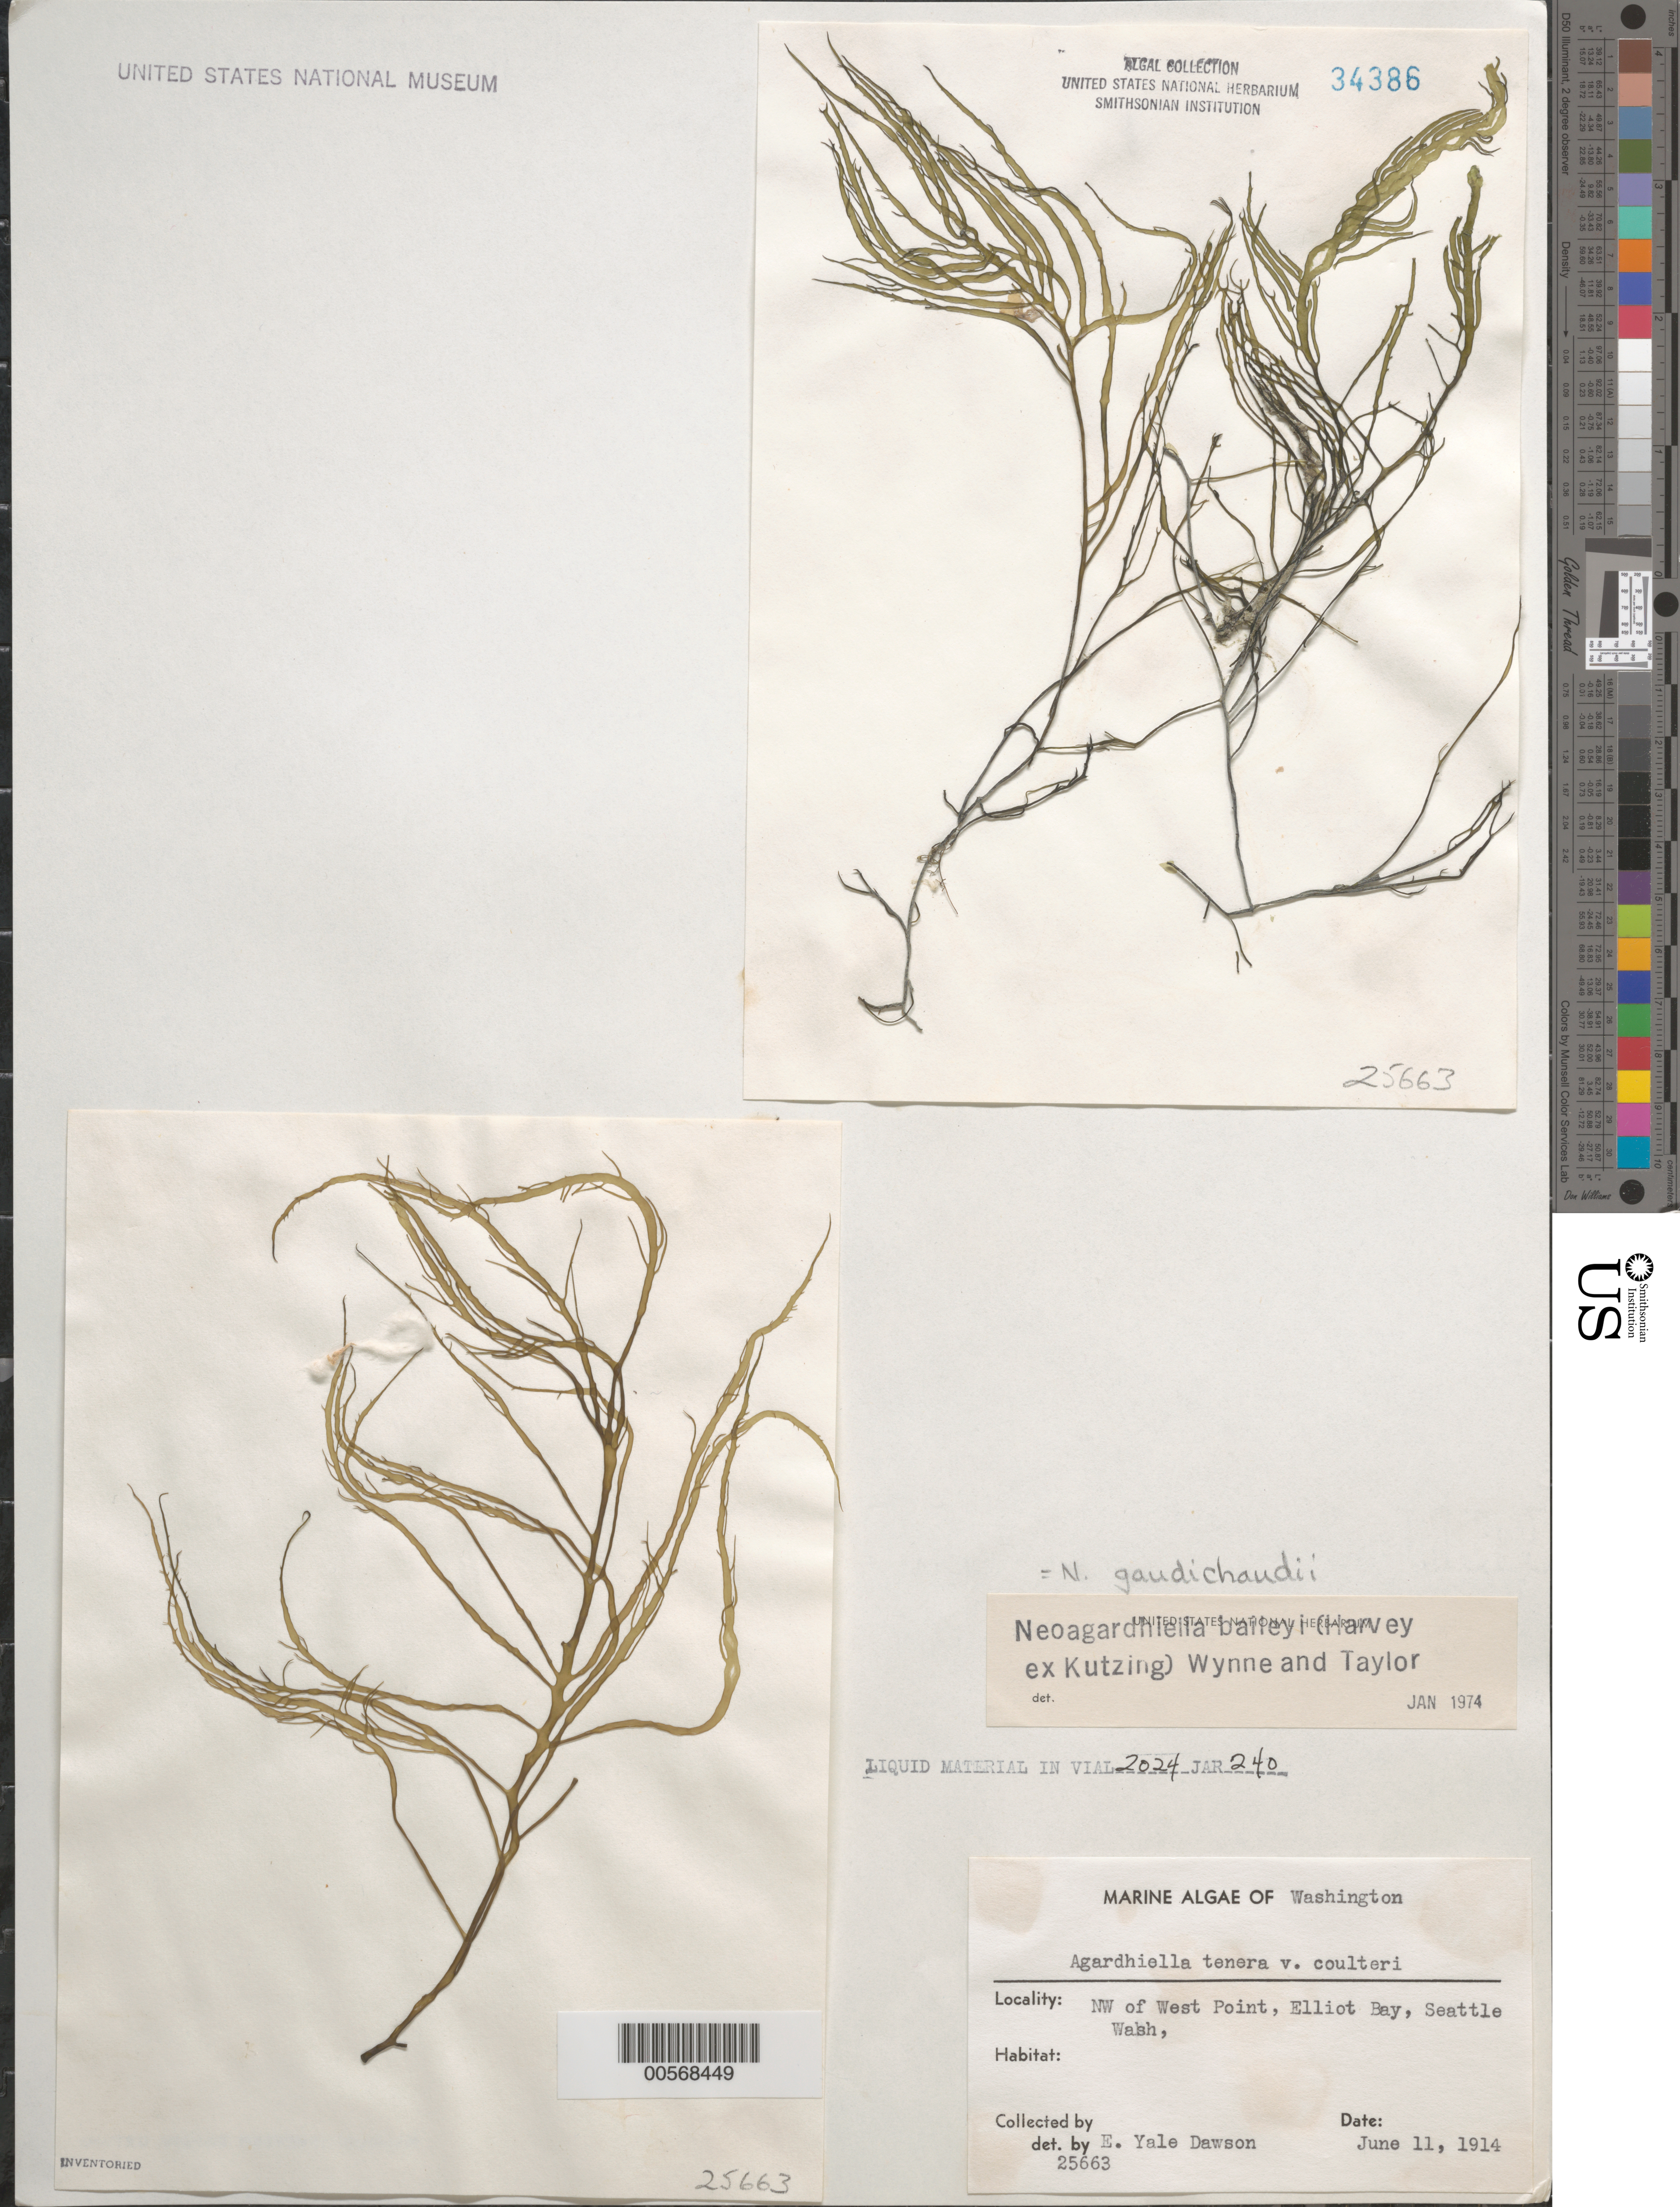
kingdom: Plantae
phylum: Rhodophyta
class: Florideophyceae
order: Gigartinales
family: Solieriaceae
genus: Sarcodiotheca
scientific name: Sarcodiotheca gaudichaudii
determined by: Algae name updating Project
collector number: EYD 25663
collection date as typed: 11 Jun 1914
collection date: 1914-06-11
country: United States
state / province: Washington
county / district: King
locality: Seattle, Elliot Bay, northwest of West Point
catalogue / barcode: US 34386